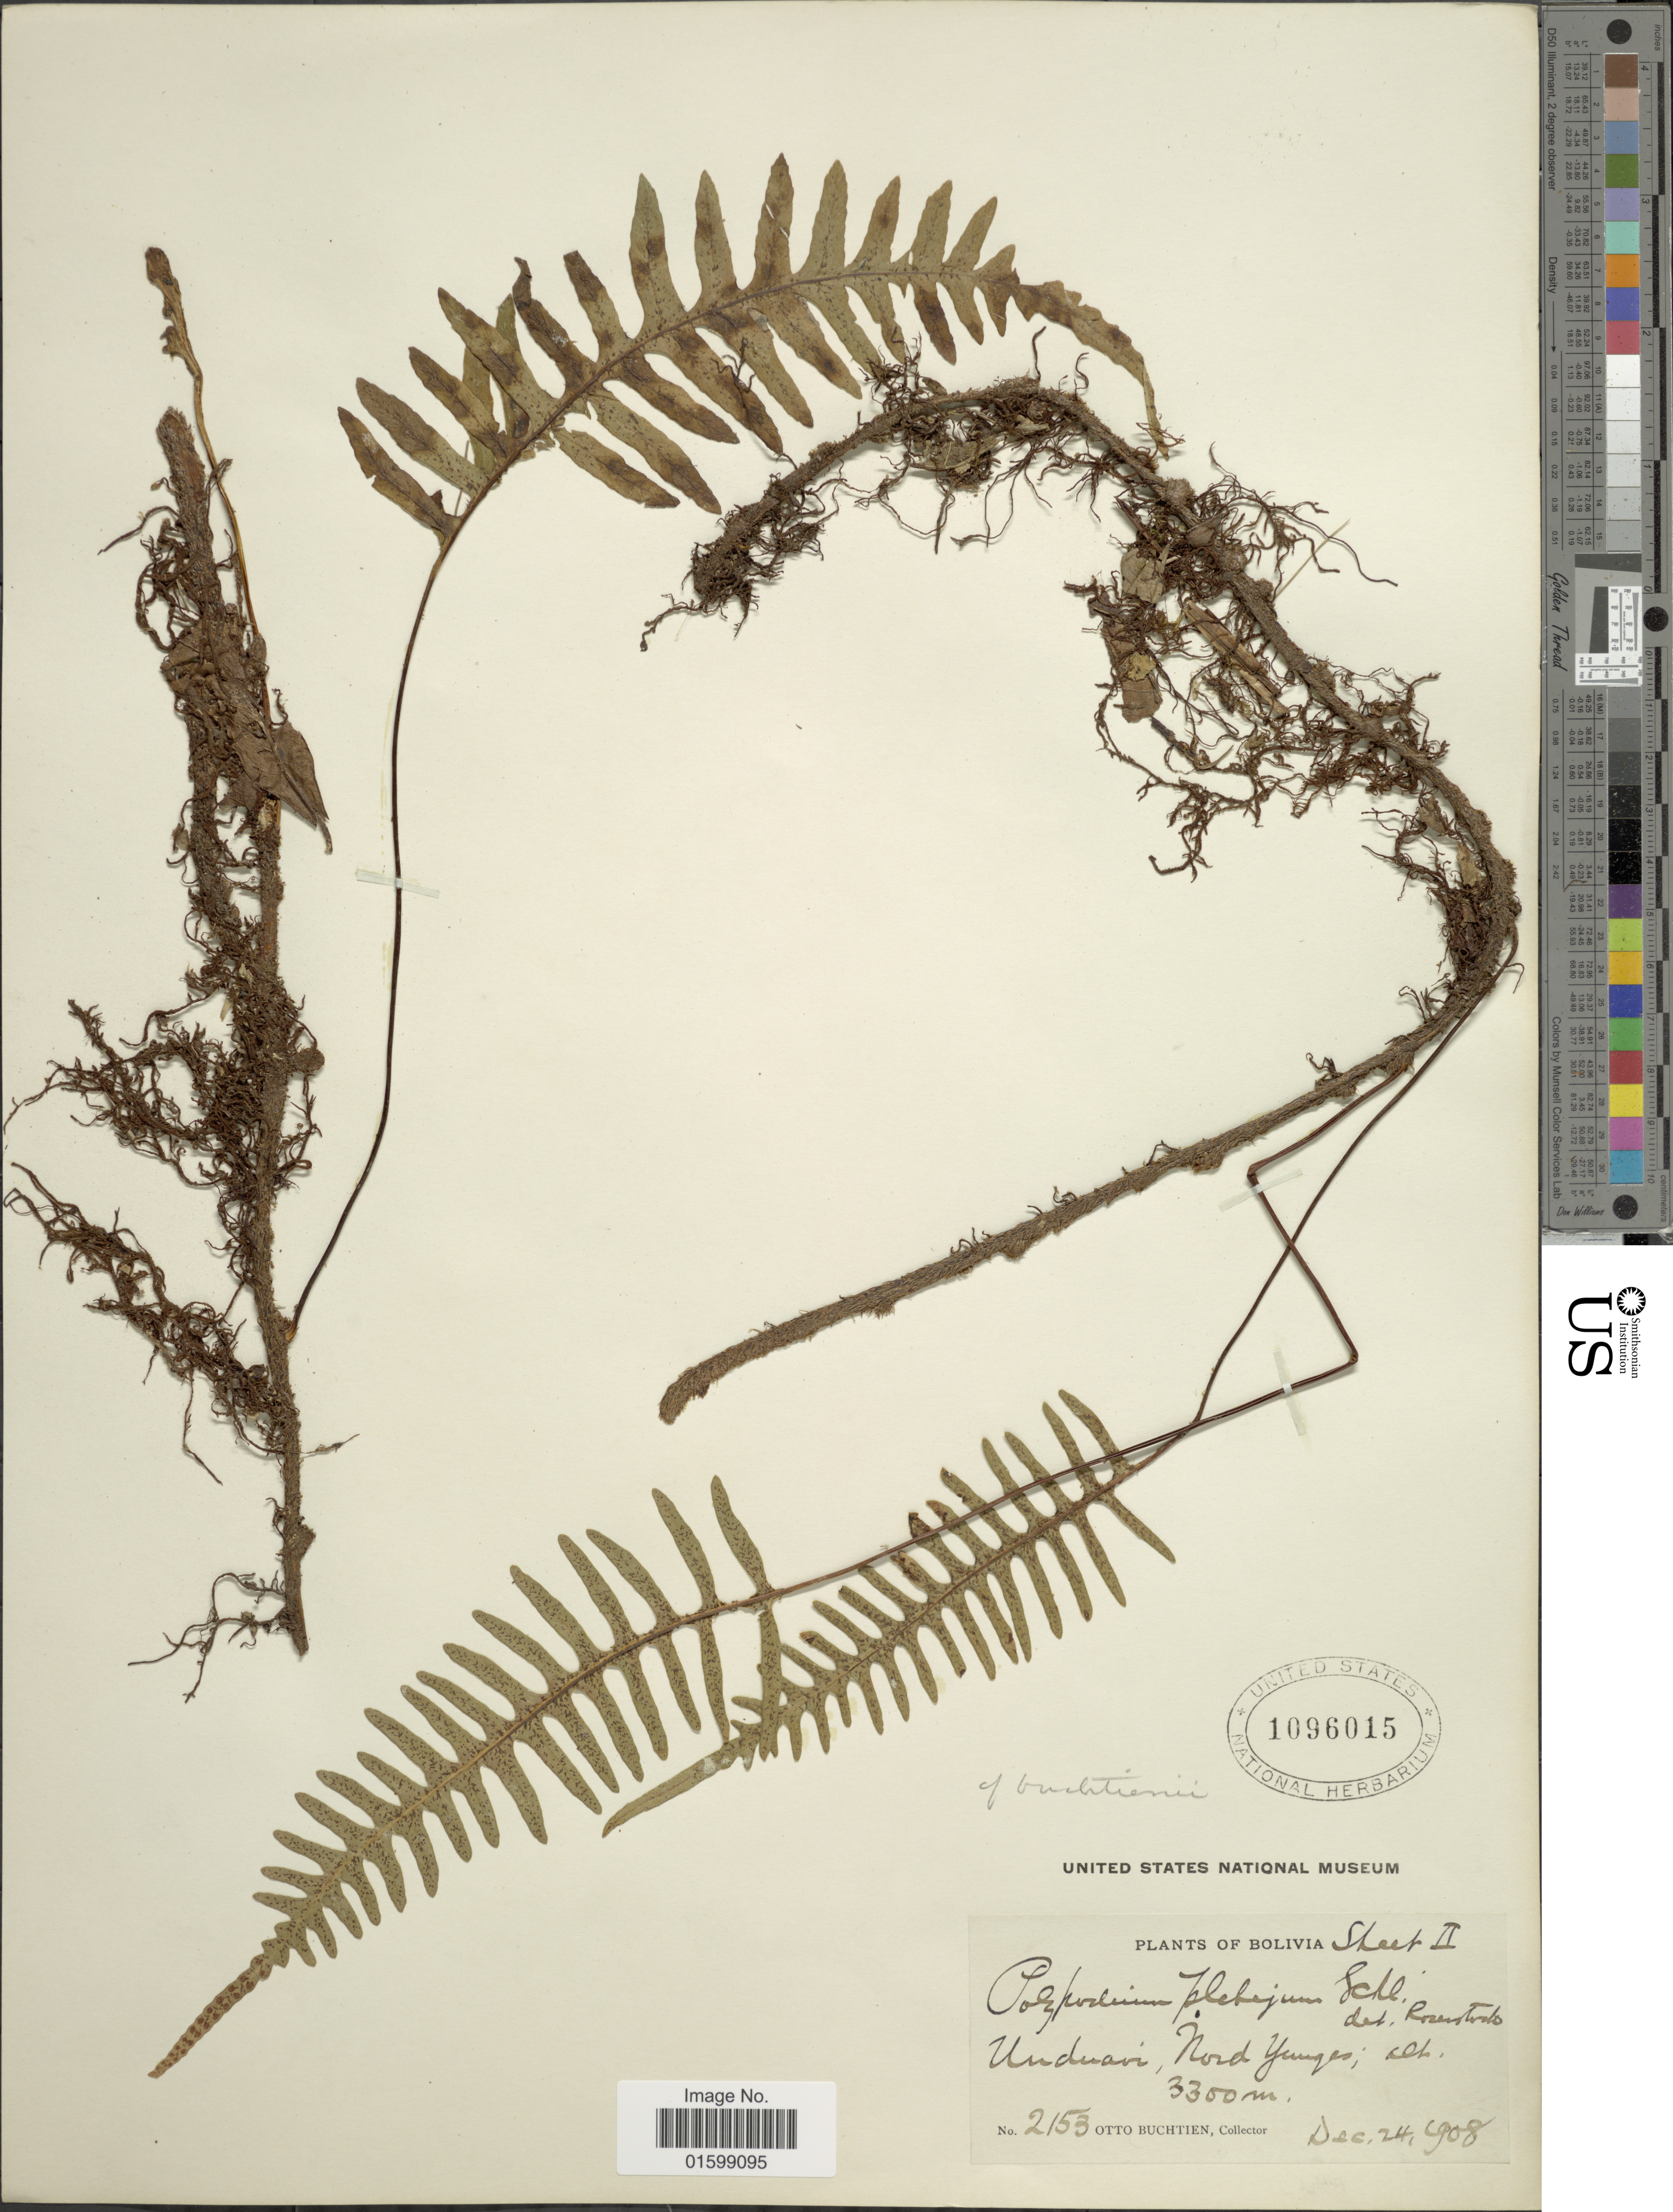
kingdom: Plantae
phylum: Tracheophyta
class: Polypodiopsida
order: Polypodiales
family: Polypodiaceae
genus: Pleopeltis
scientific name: Pleopeltis buchtienii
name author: (Christ & Rosenst.) A.R. Sm.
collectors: O. Buchtien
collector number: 2153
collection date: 1908-12-24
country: Bolivia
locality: Unduavi, Nord Yungas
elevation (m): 3300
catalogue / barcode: US 1096015